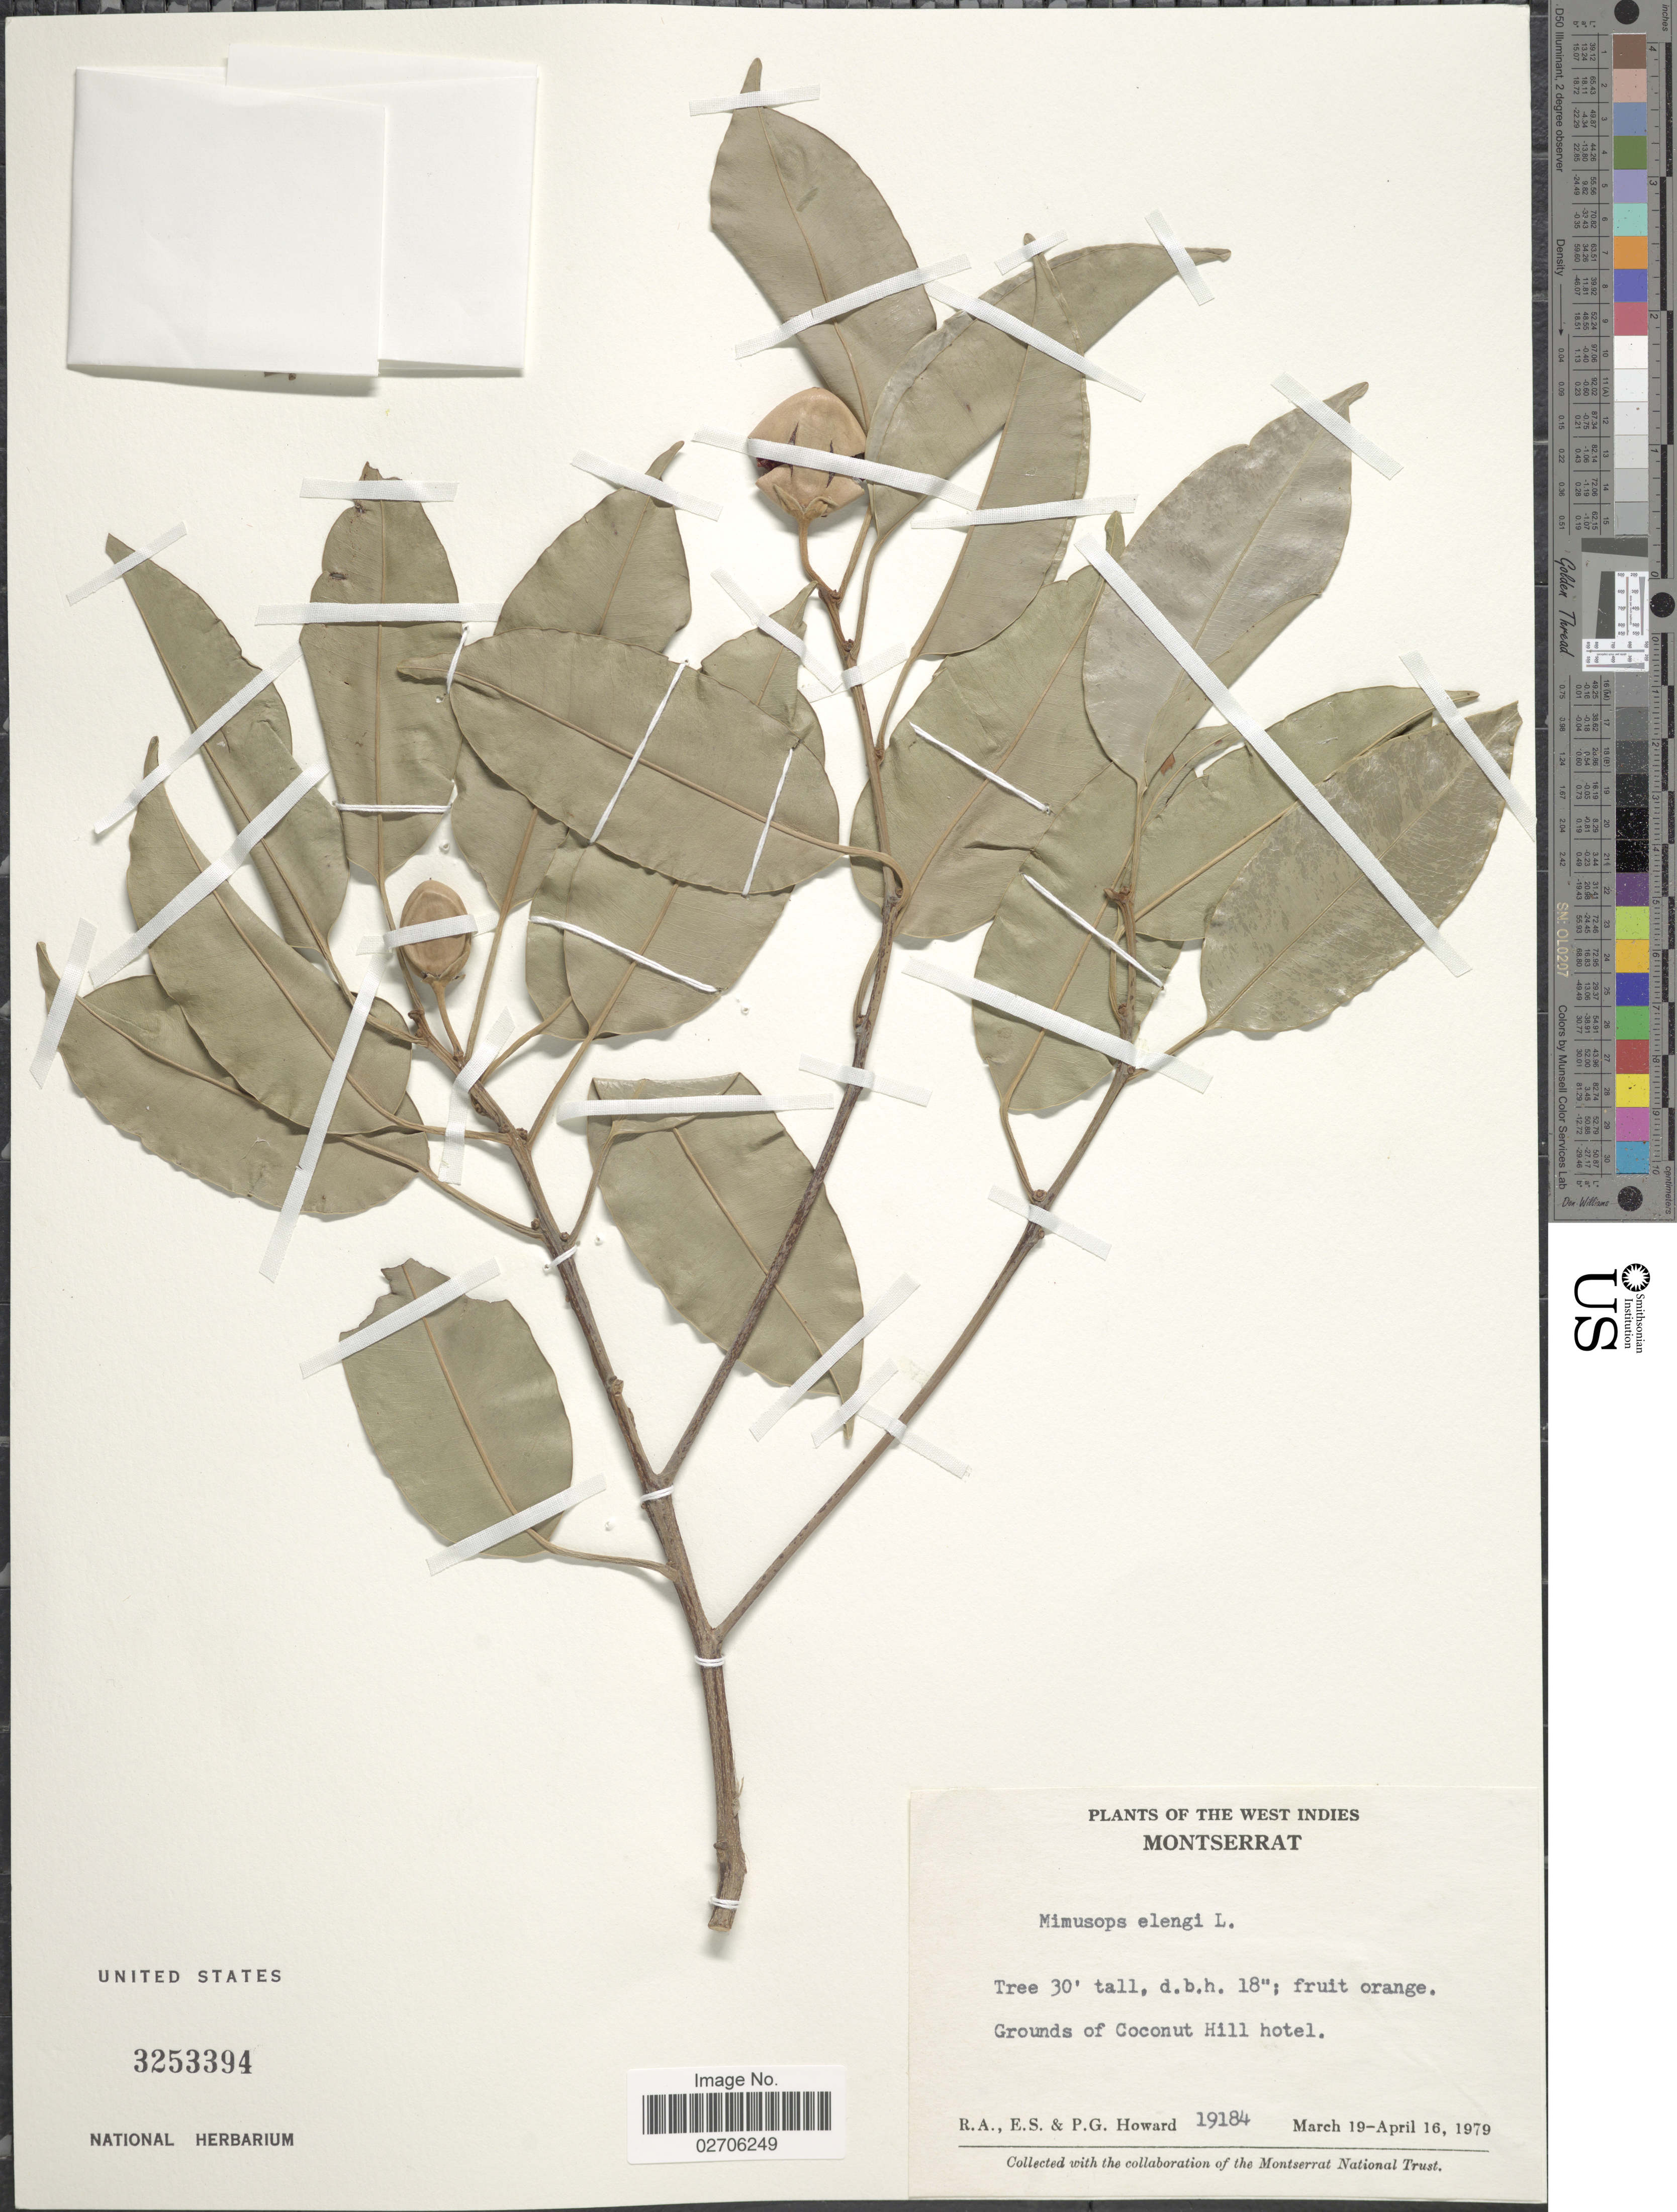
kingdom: Plantae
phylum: Tracheophyta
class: Magnoliopsida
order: Ericales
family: Sapotaceae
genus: Mimusops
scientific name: Mimusops djave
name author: Engl.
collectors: R. A. Howard, E. S. Howard & P. Howard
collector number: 19184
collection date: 1979-03-19/1979-04-16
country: Montserrat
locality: West Indies. Grounds of Coconut Hill hotel.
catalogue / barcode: US 3253394